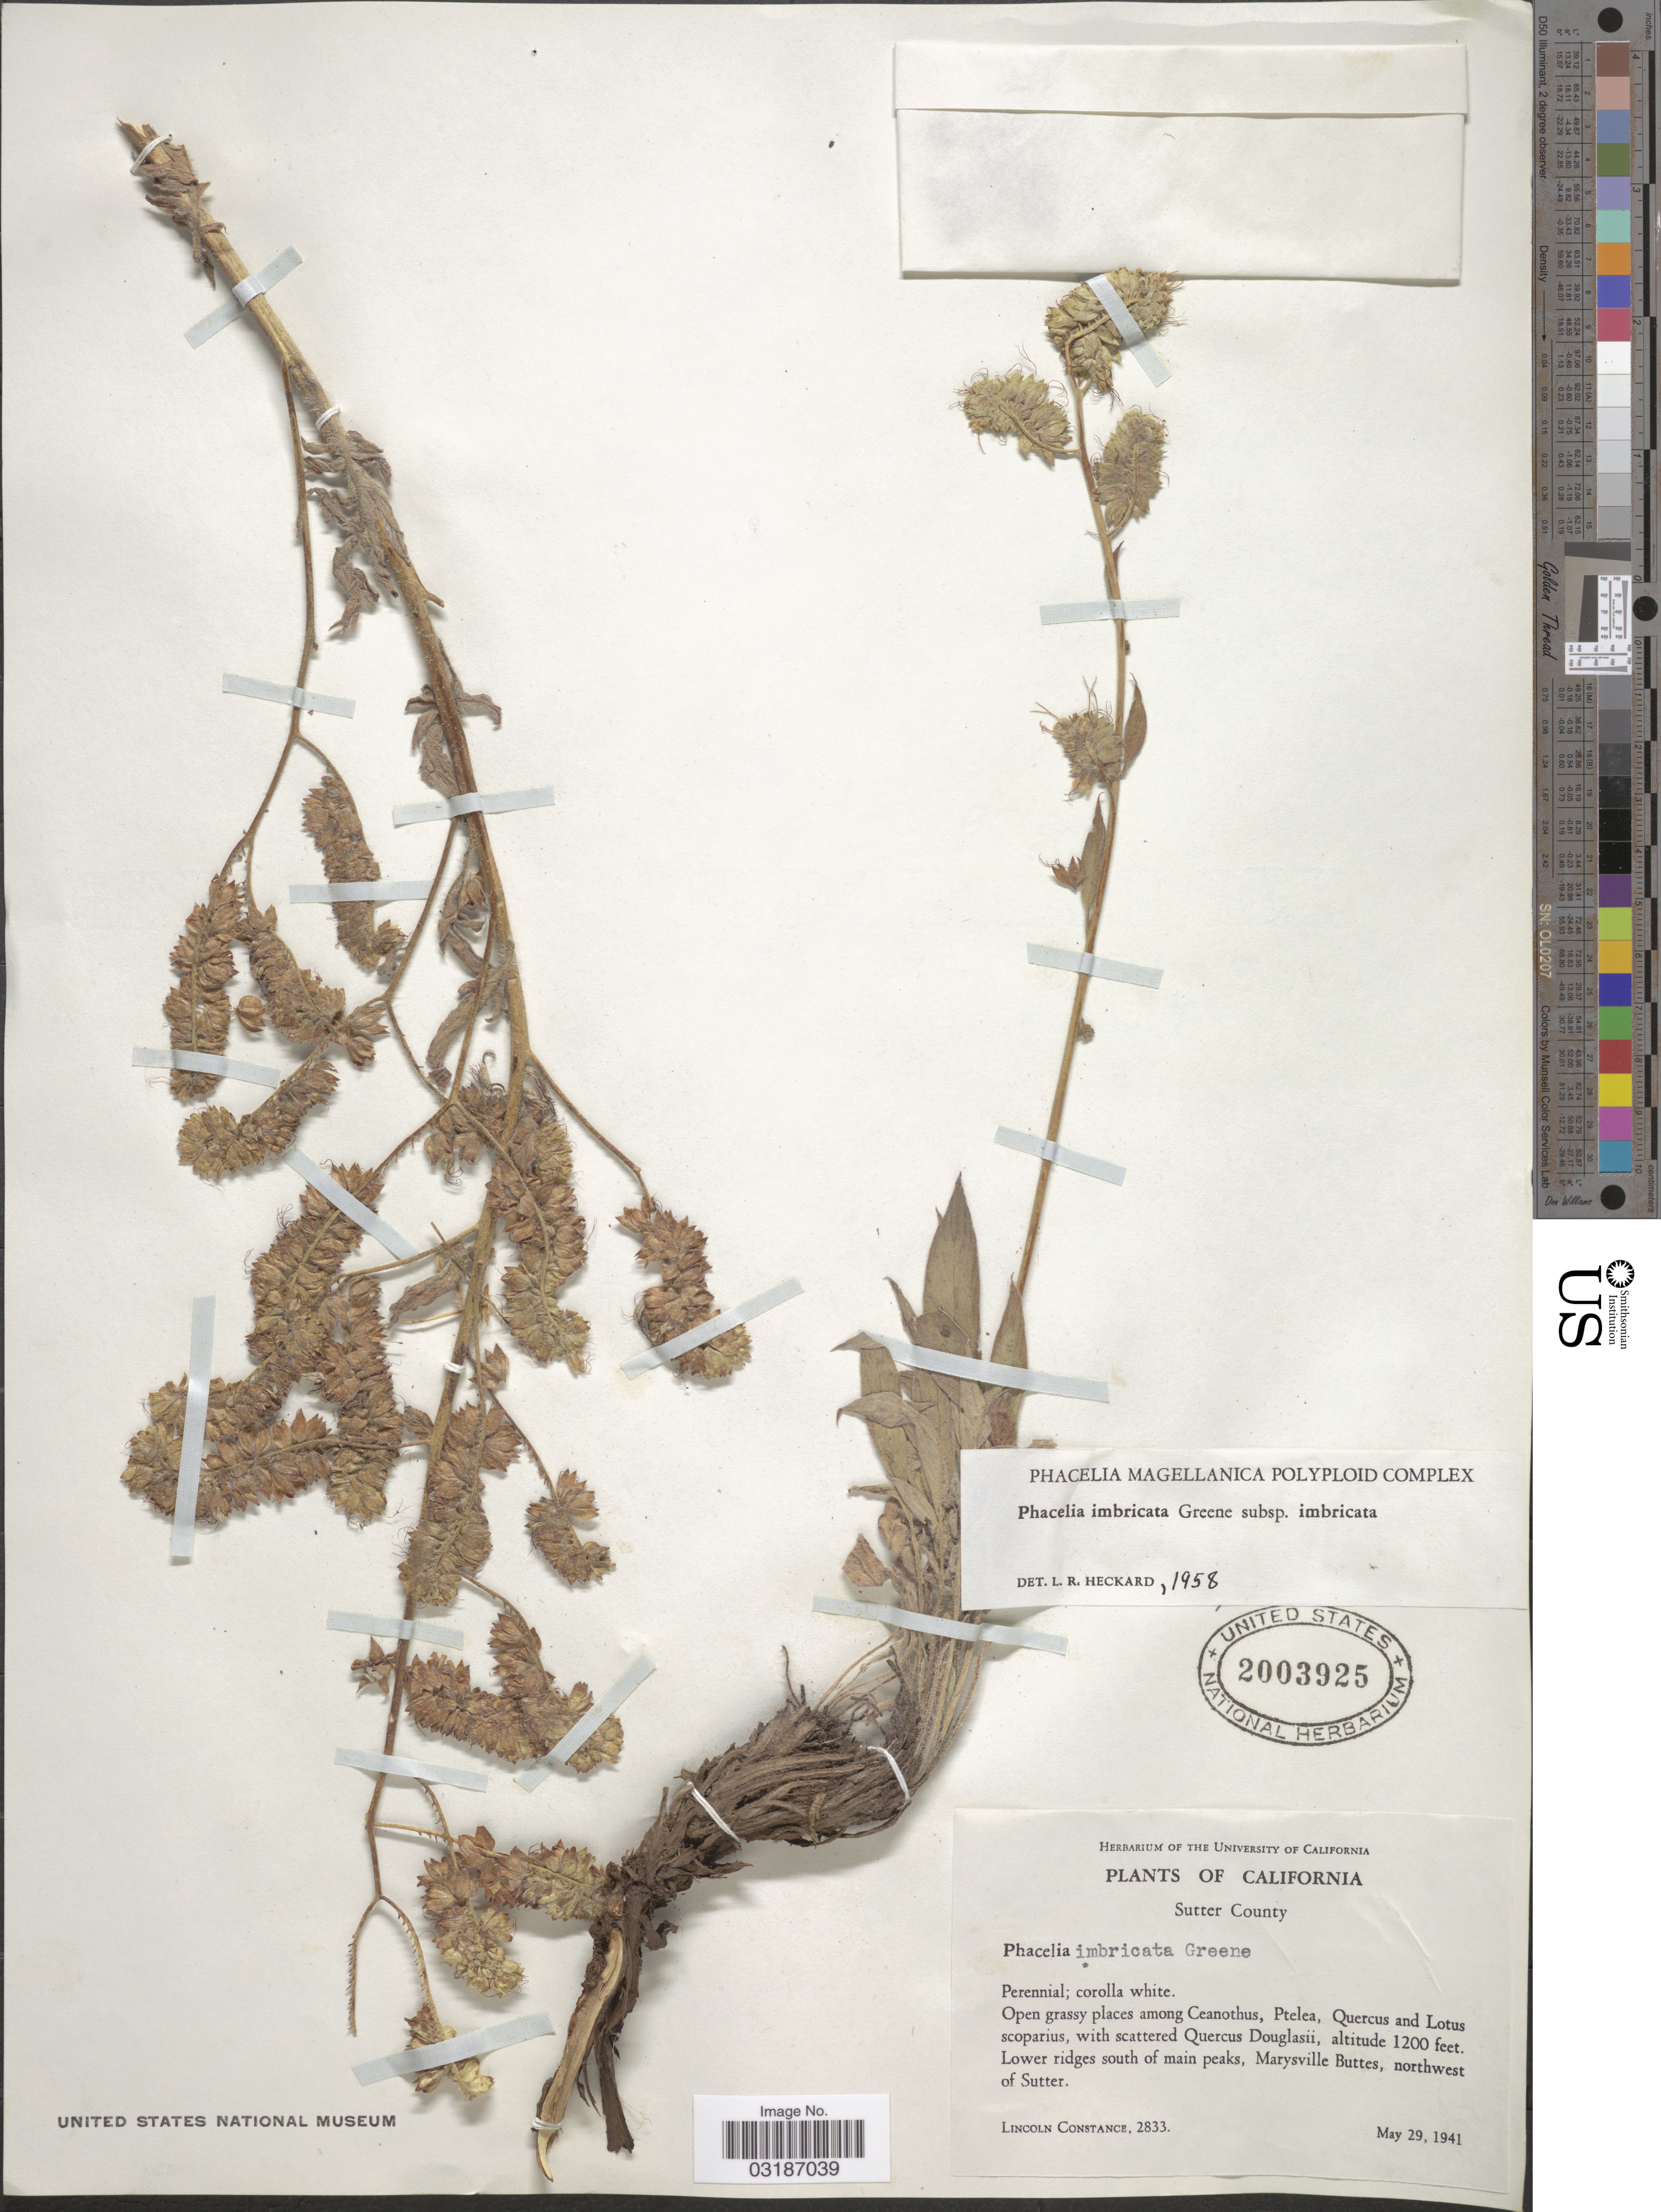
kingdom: Plantae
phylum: Tracheophyta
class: Magnoliopsida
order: Boraginales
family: Hydrophyllaceae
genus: Phacelia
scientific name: Phacelia imbricata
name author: Greene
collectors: L. Constance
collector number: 2833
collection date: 1941-05-29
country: United States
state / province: California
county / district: Sutter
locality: Sutter County. Lower ridges south of main peaks, Marysville Buttes, northwest of Sutter.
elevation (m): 366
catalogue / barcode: US 2003925